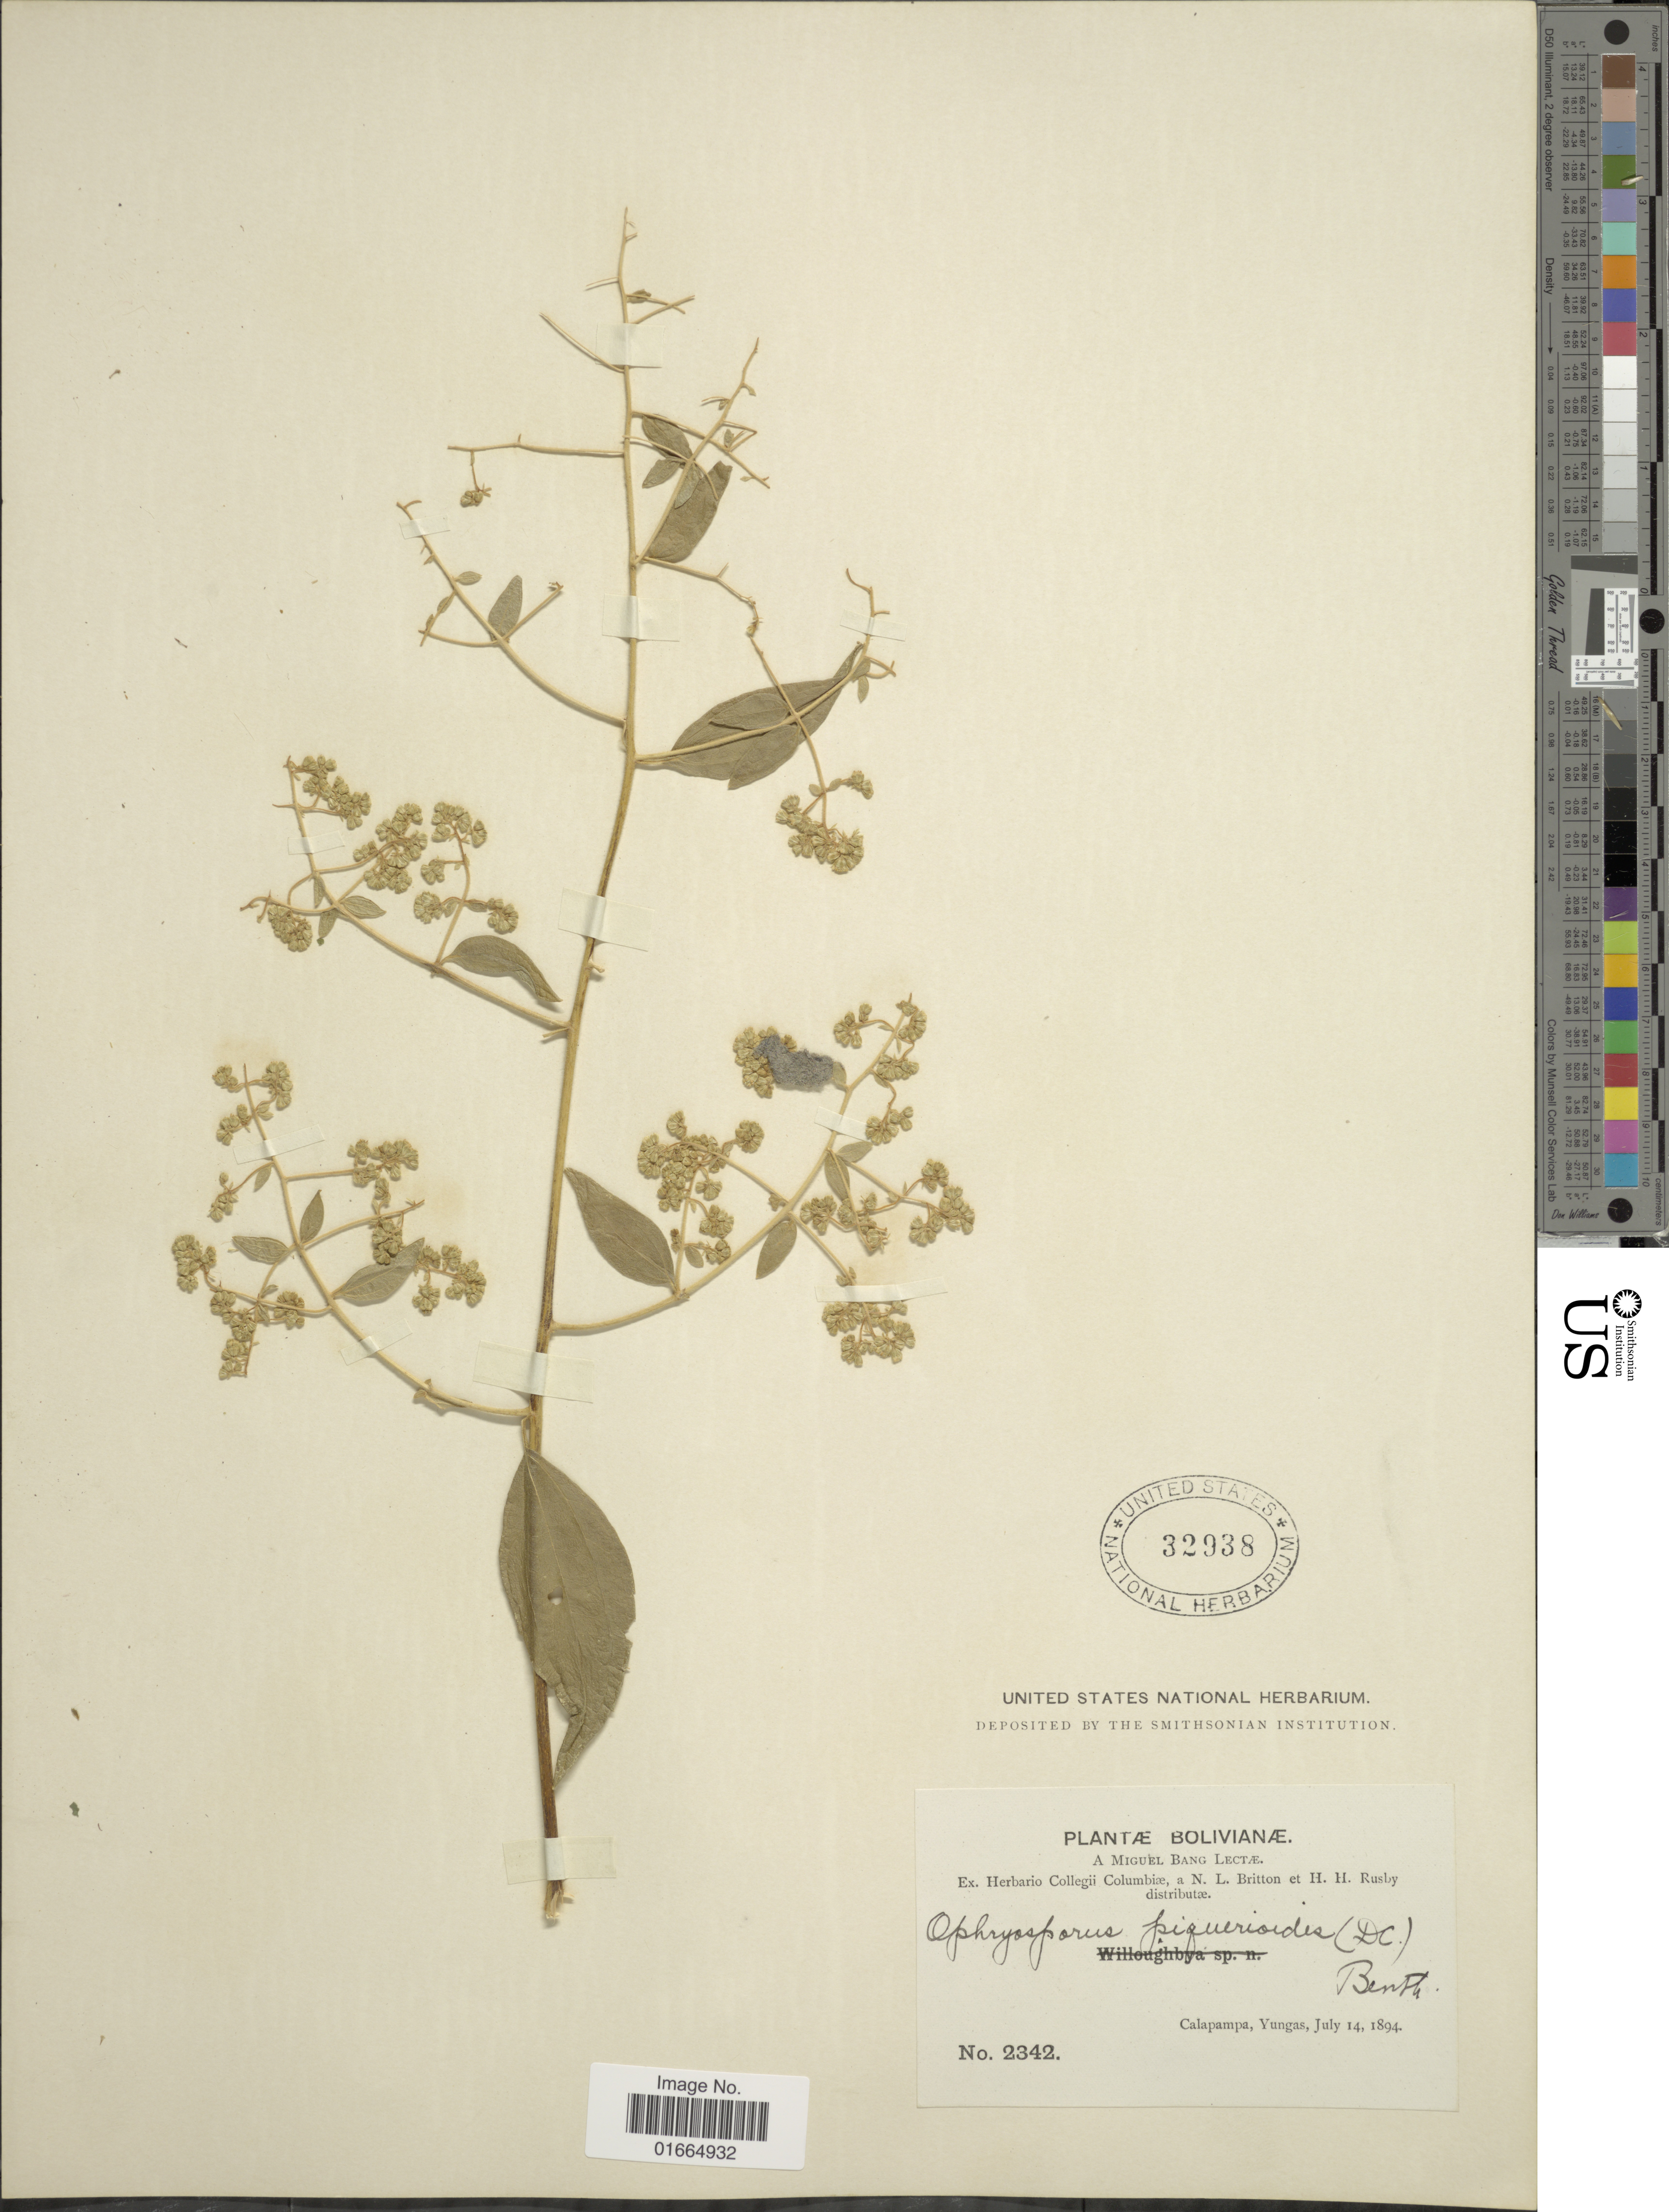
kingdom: Plantae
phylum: Tracheophyta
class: Magnoliopsida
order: Asterales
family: Asteraceae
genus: Ophryosporus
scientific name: Ophryosporus piquerioides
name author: (DC.) Benth. ex Baker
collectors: M. Bang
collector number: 2342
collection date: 1894-07-14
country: Bolivia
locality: Calapampa, Yungas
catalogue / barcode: US 32938